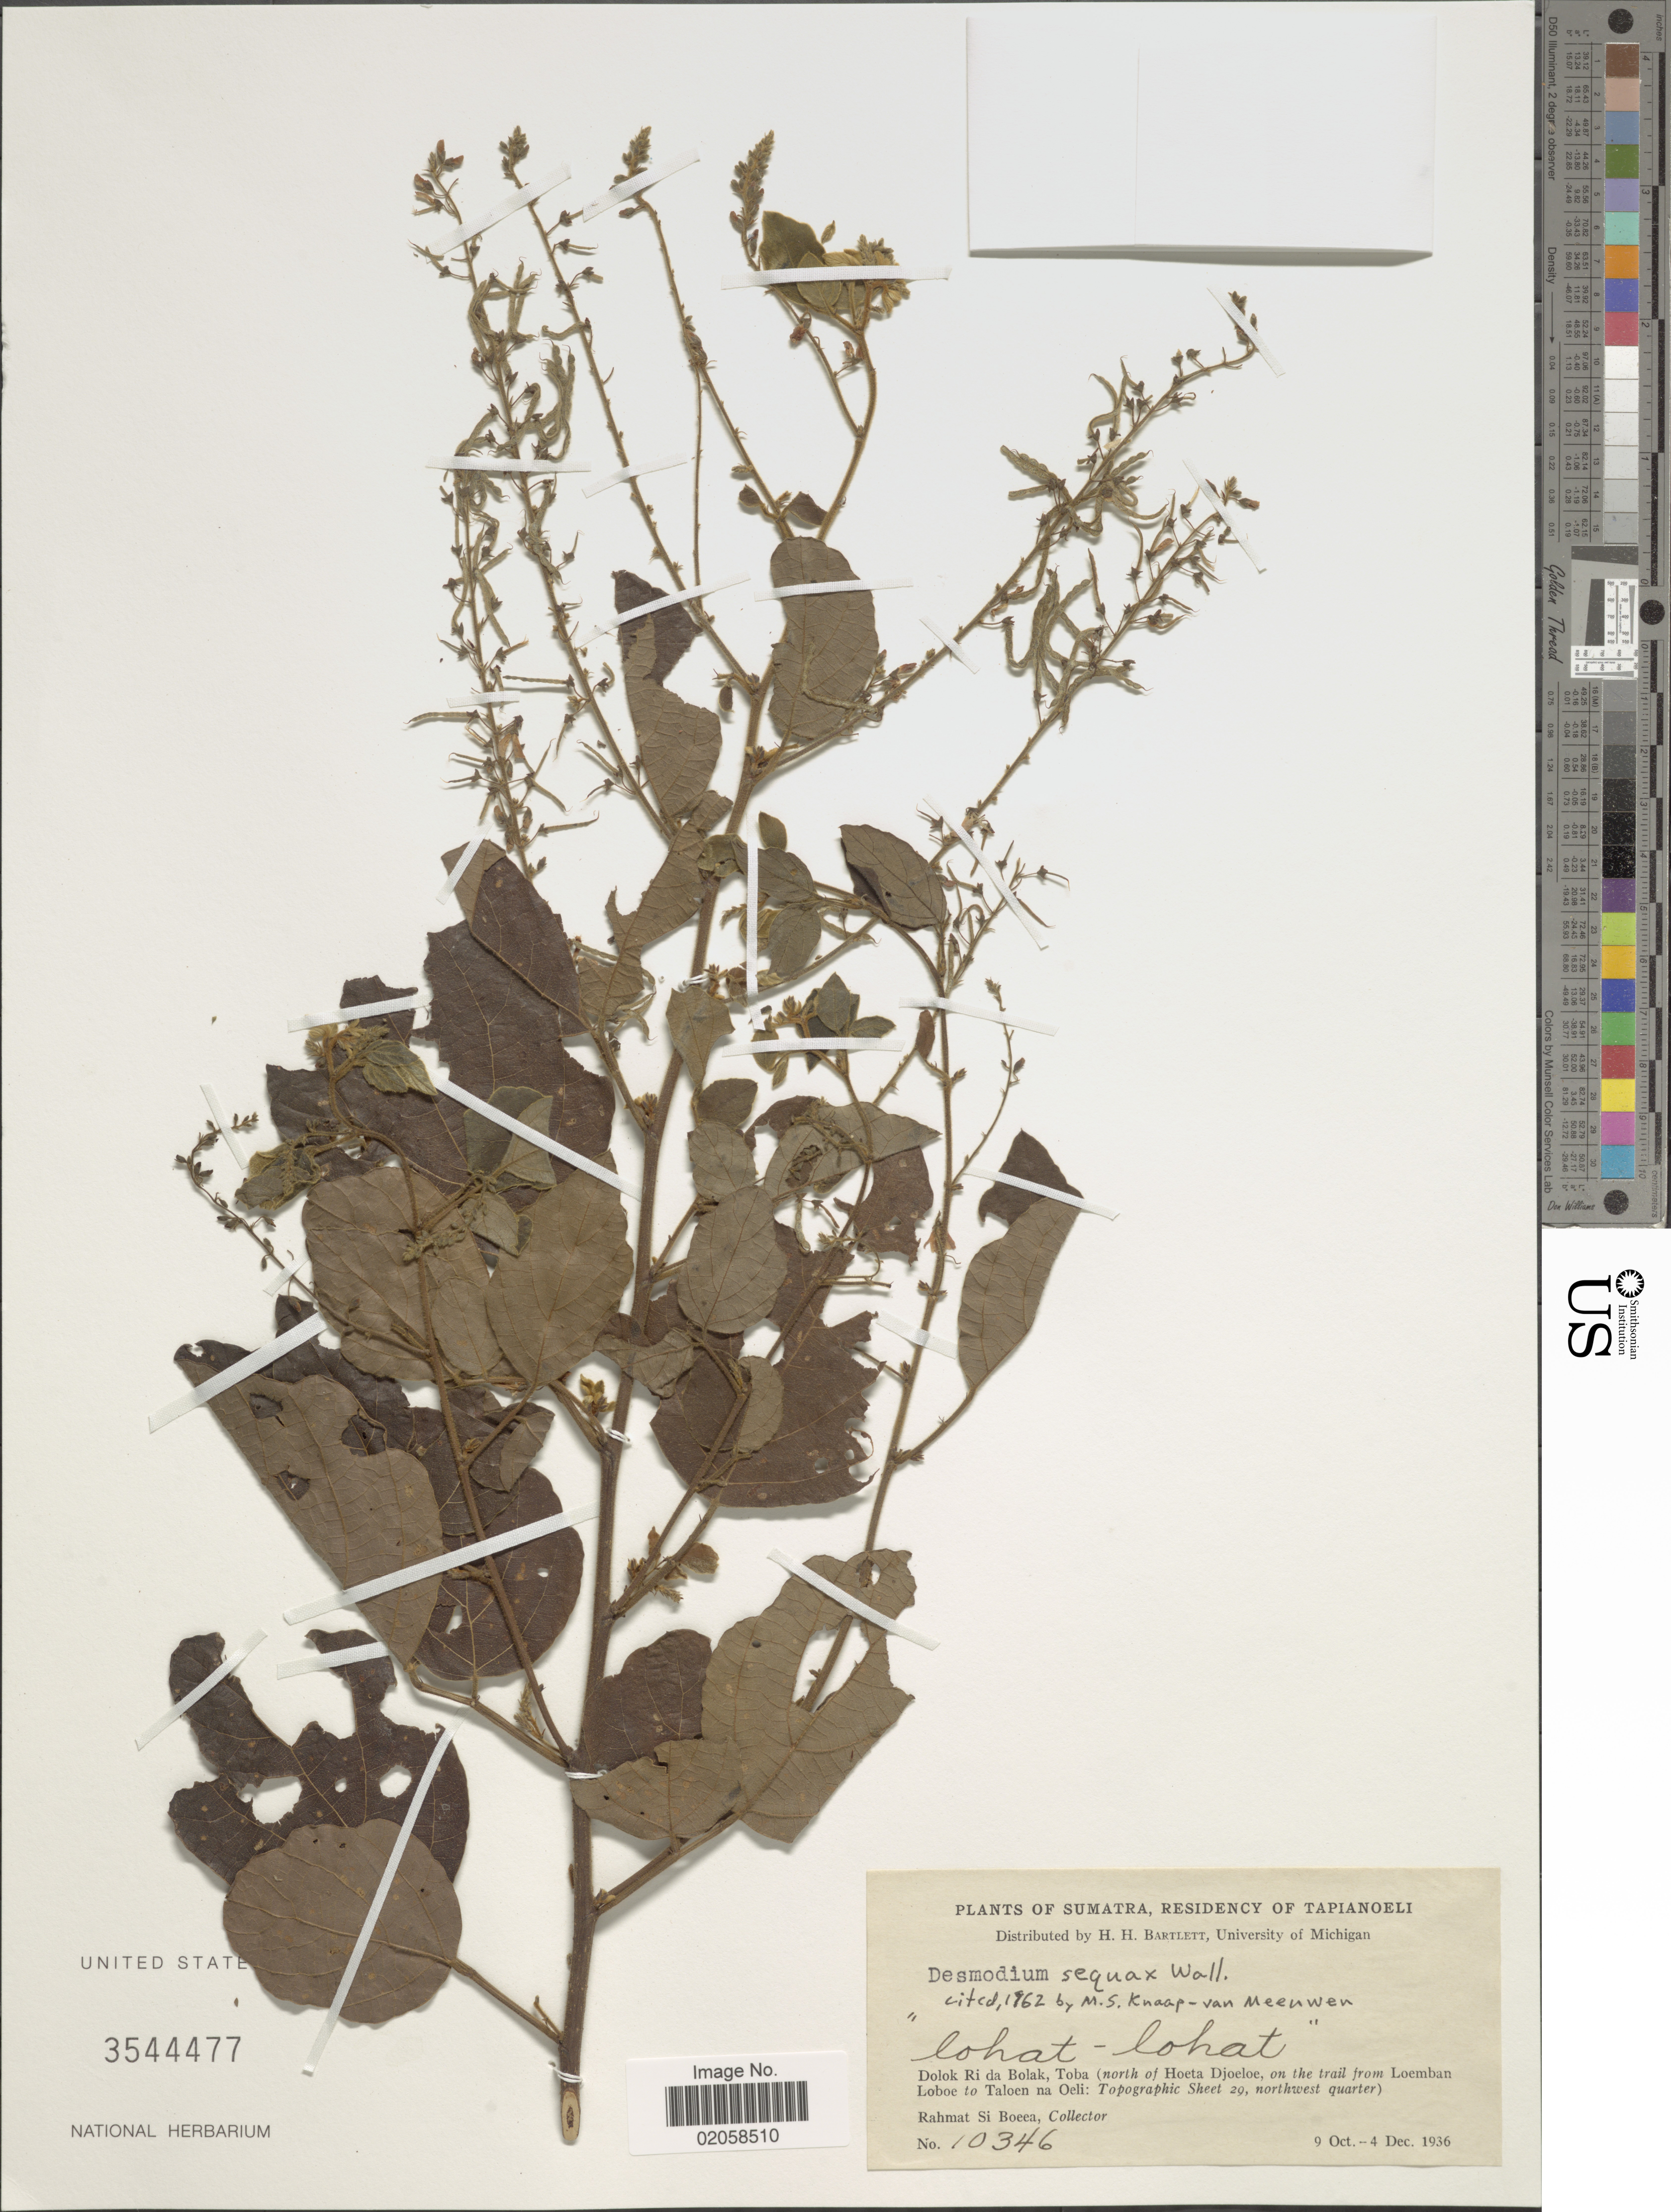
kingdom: Plantae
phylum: Tracheophyta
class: Magnoliopsida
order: Fabales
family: Fabaceae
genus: Puhuaea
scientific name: Puhuaea sequax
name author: (Wall.) H. Ohashi & K. Ohashi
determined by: Strong, Mark T., (BOT), Smithsonian Institution - National Museum of Natural History (UNITED STATES)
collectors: Rahmat Si Boeea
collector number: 10346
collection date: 1936-10-09/1936-12-04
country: Indonesia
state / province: Sumatra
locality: Residency of Tapianoeli, Dolok Ri da Bolak, Toba (north of Hoeta Djoeloe, on the trail from Loemban Loboe to Taloen na Oeli: Topographic Sheet 29, northwest quarter).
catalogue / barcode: US 3544477